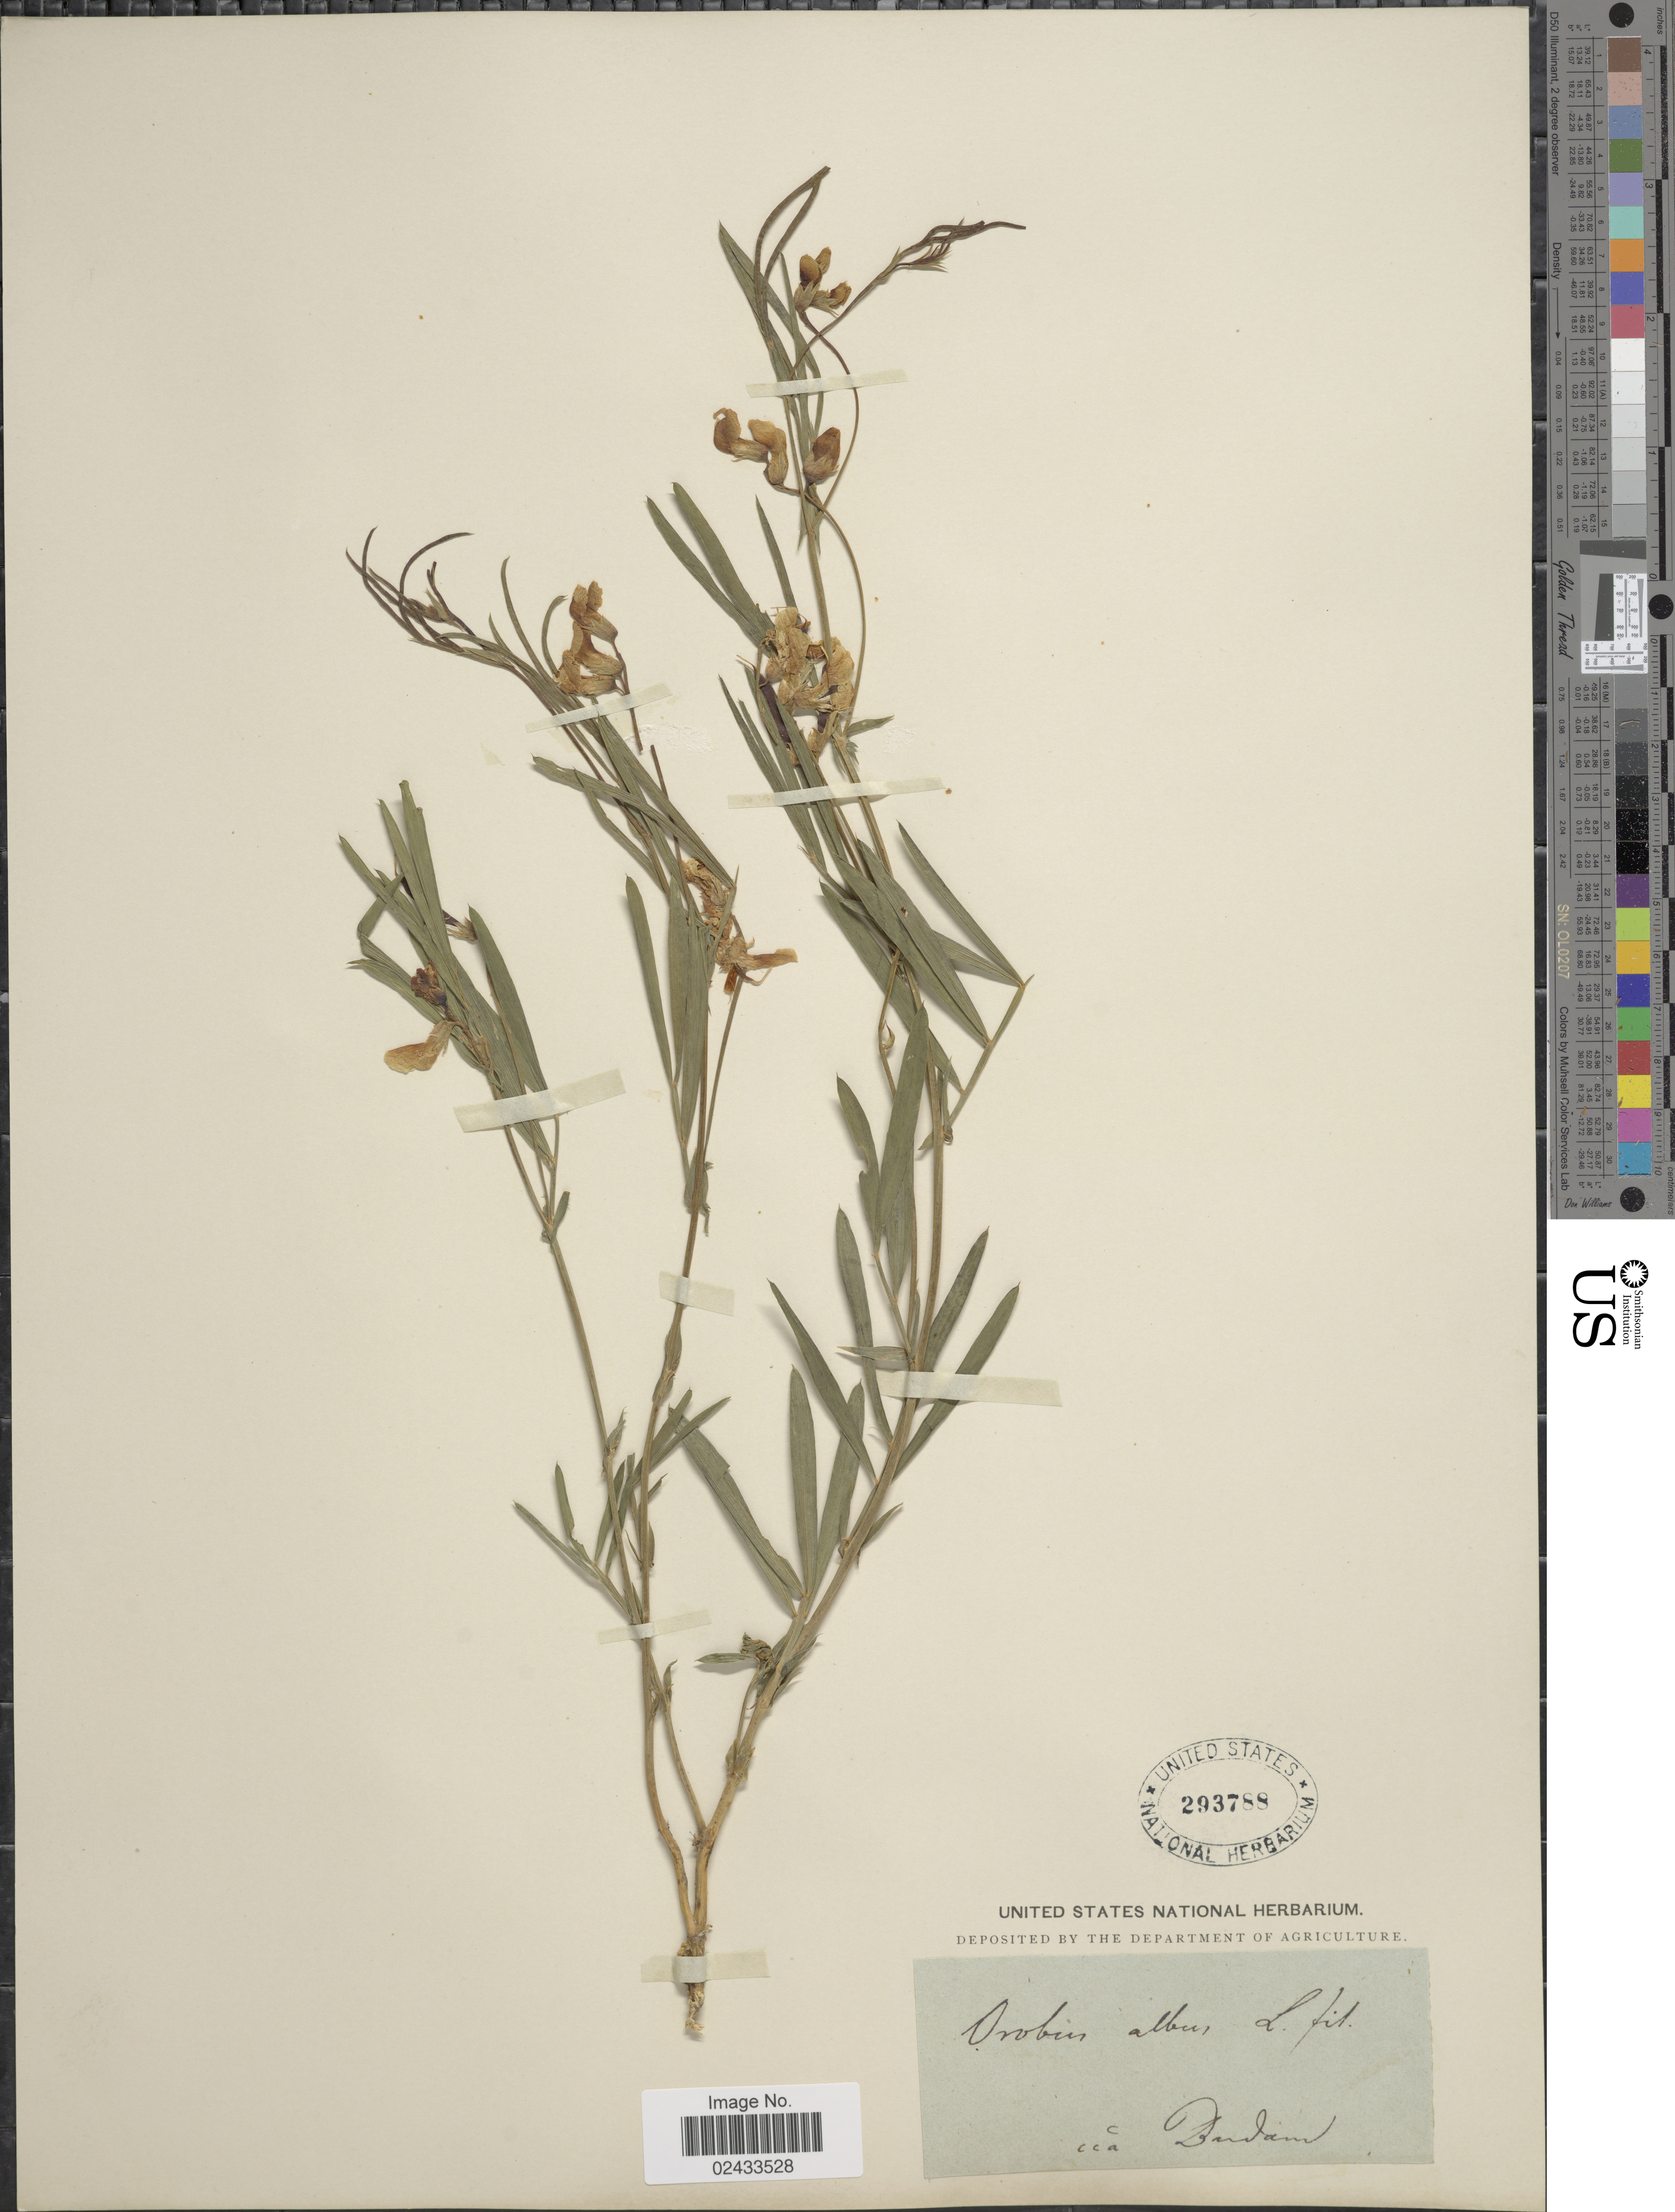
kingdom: Plantae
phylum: Tracheophyta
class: Magnoliopsida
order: Fabales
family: Fabaceae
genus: Lathyrus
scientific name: Lathyrus pannonicus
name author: (Jacq.) Garcke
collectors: Bardam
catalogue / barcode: US 293788